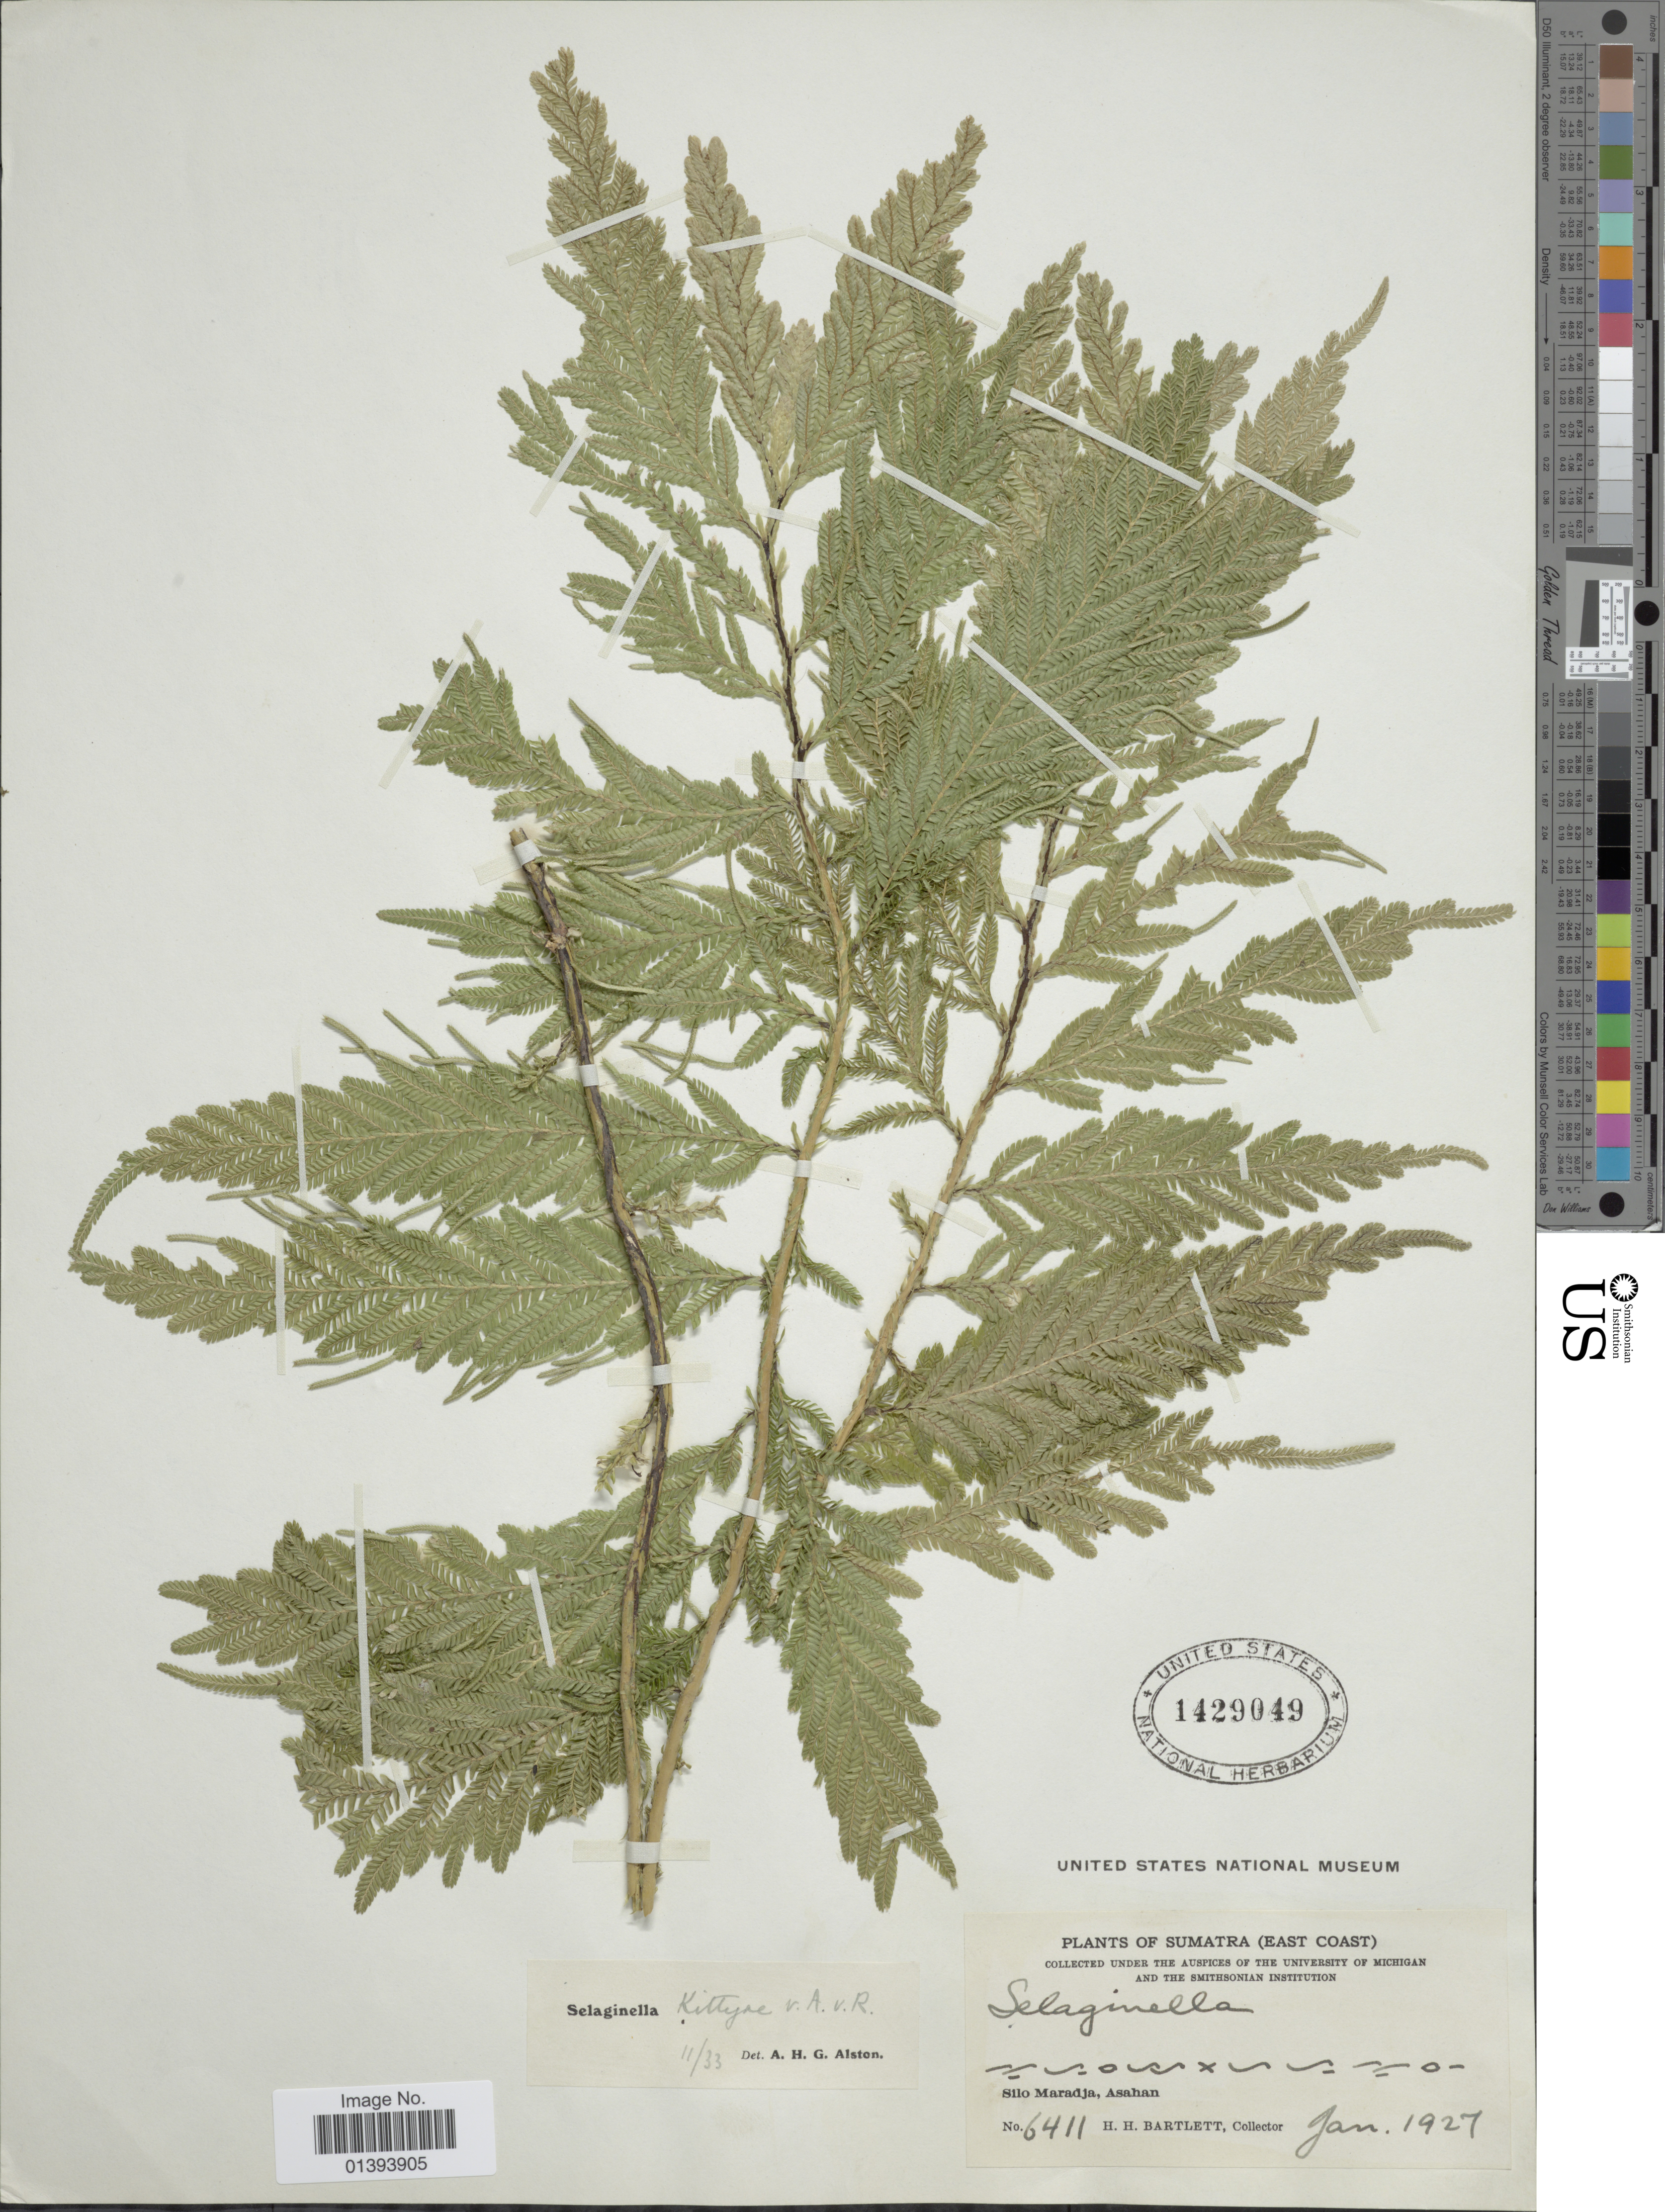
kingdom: Plantae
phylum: Tracheophyta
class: Lycopodiopsida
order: Selaginellales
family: Selaginellaceae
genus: Selaginella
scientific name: Selaginella kittyae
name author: Alderw.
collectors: H. H. Bartlett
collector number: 6411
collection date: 1927-01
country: Indonesia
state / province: Sumatra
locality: East Coast, Silo Maradja, Asahan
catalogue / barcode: US 1429049